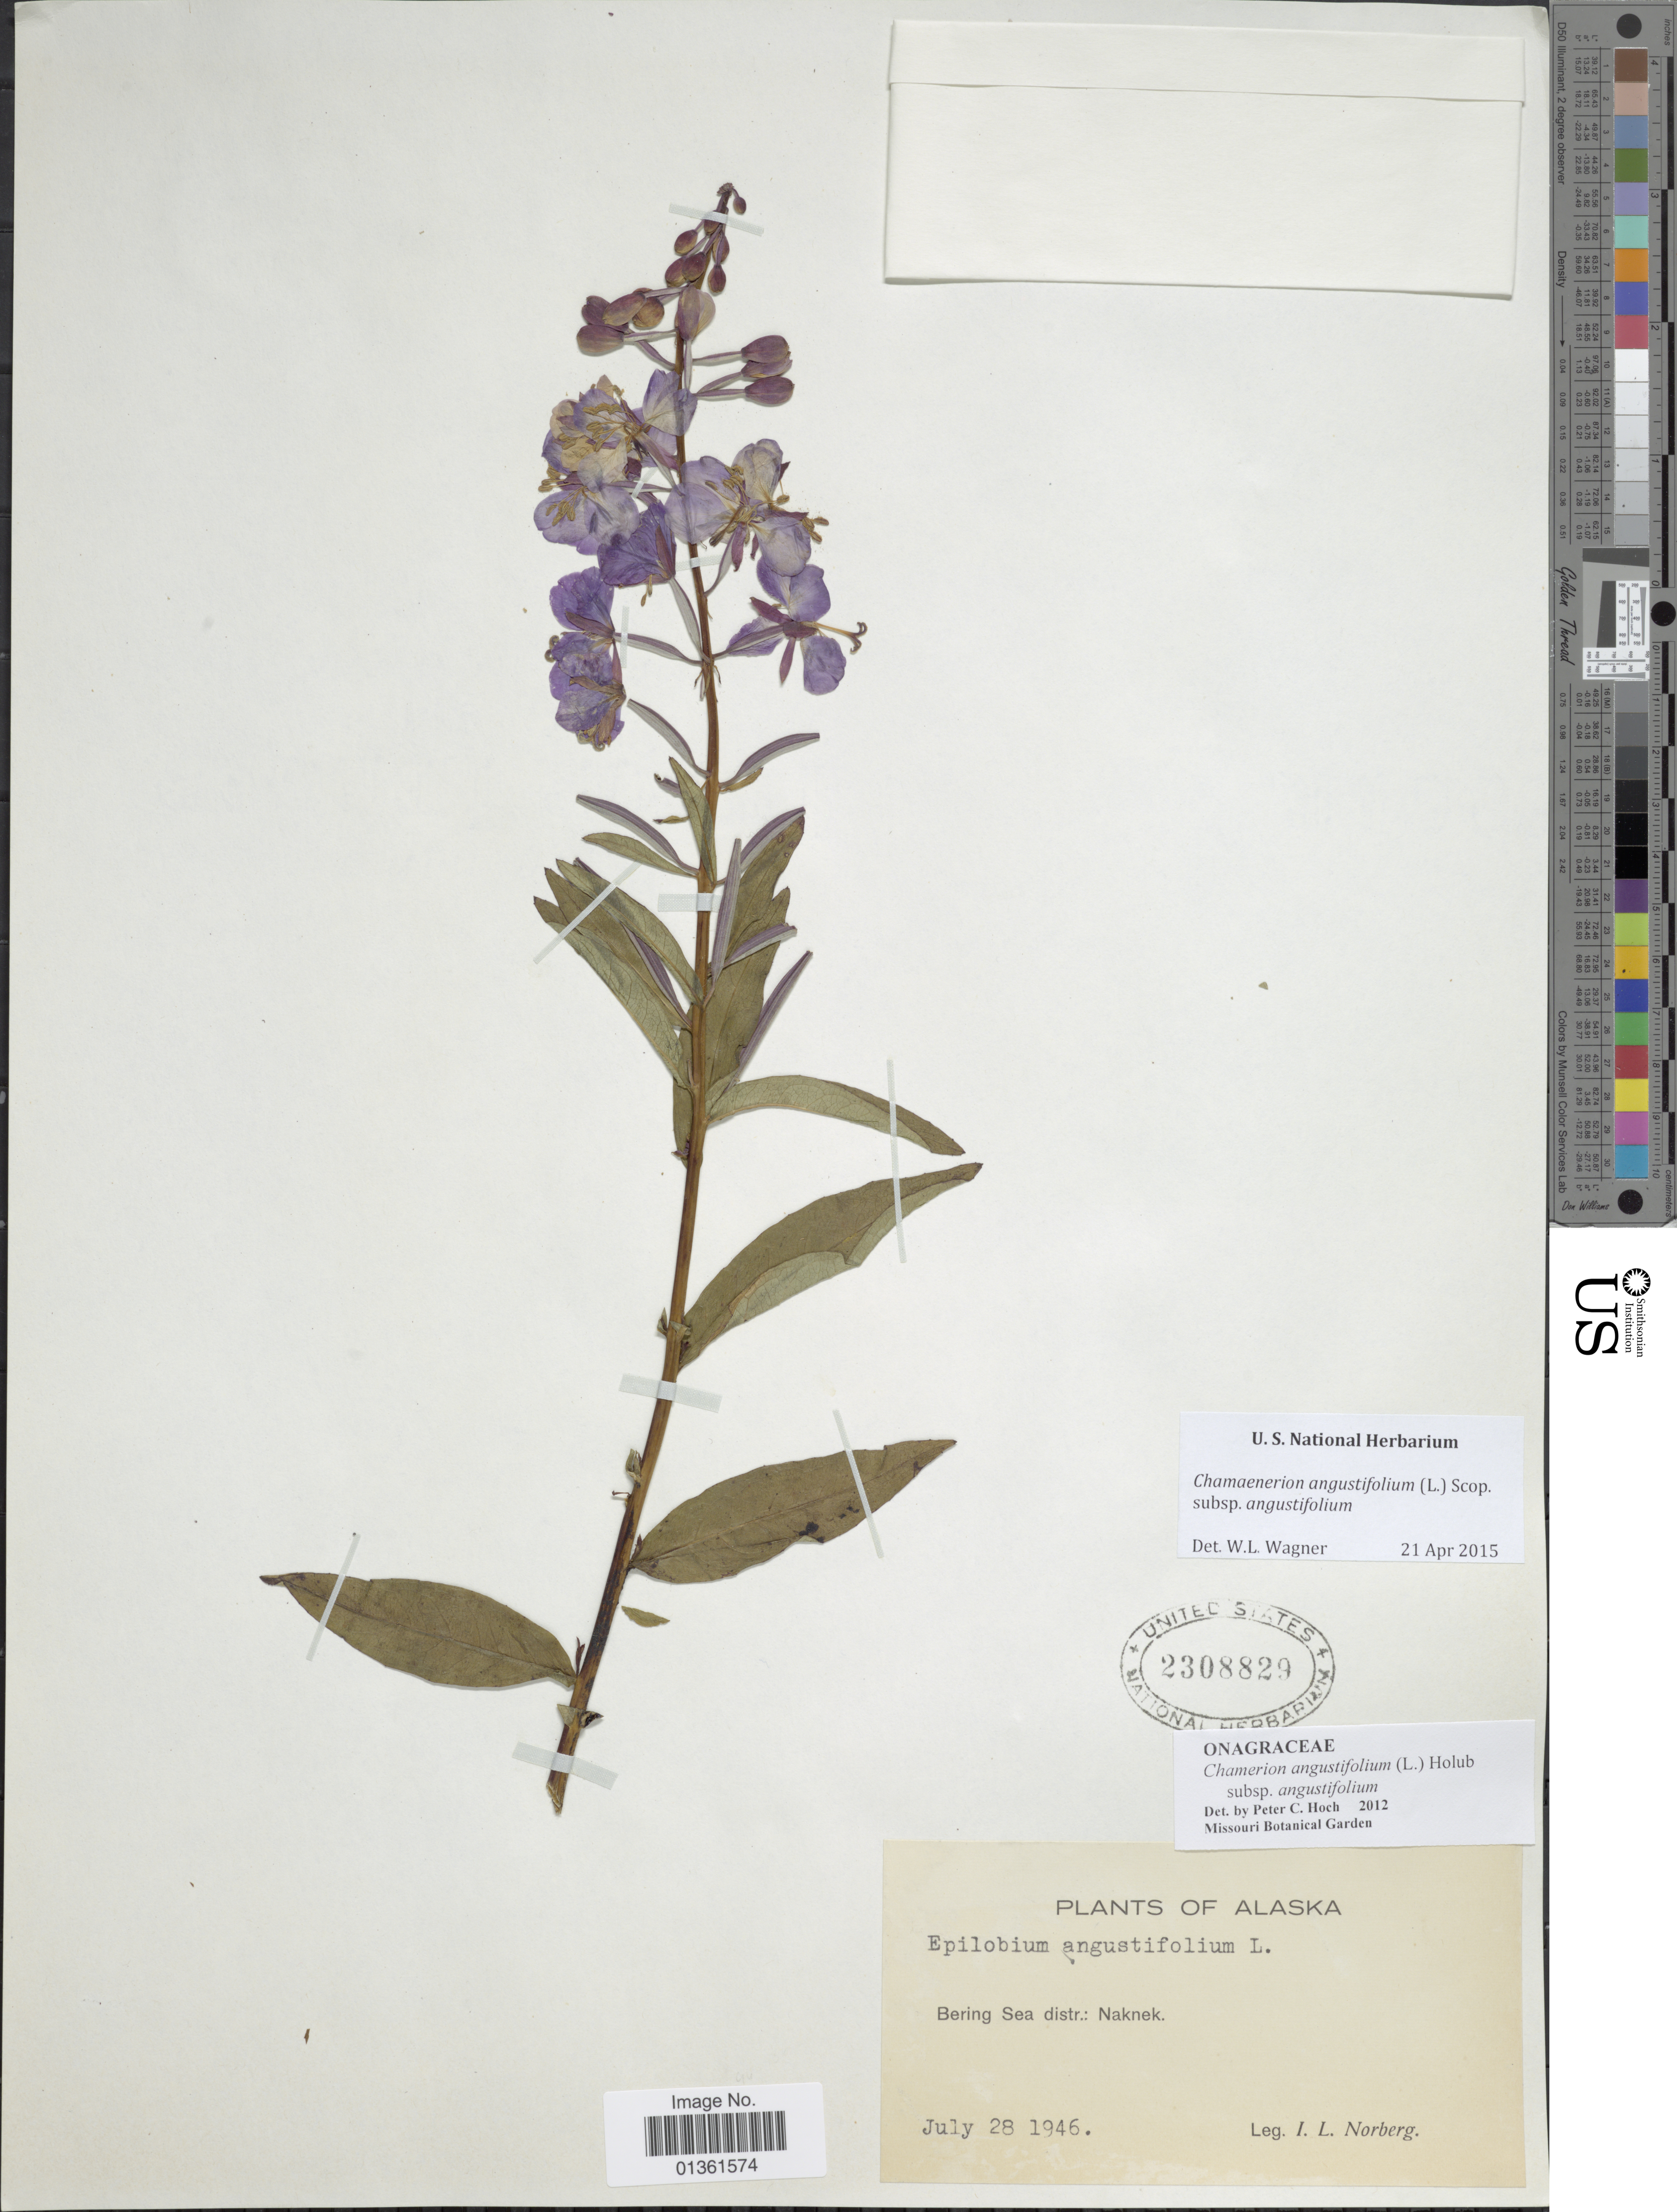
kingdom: Plantae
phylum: Tracheophyta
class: Magnoliopsida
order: Myrtales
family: Onagraceae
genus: Chamaenerion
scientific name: Chamaenerion angustifolium subsp. angustifolium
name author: (L.) Scop.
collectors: I. Norberg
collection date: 1946-07-28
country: United States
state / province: Alaska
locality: Bering Sea distr.: Naknek.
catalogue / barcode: US 2308829